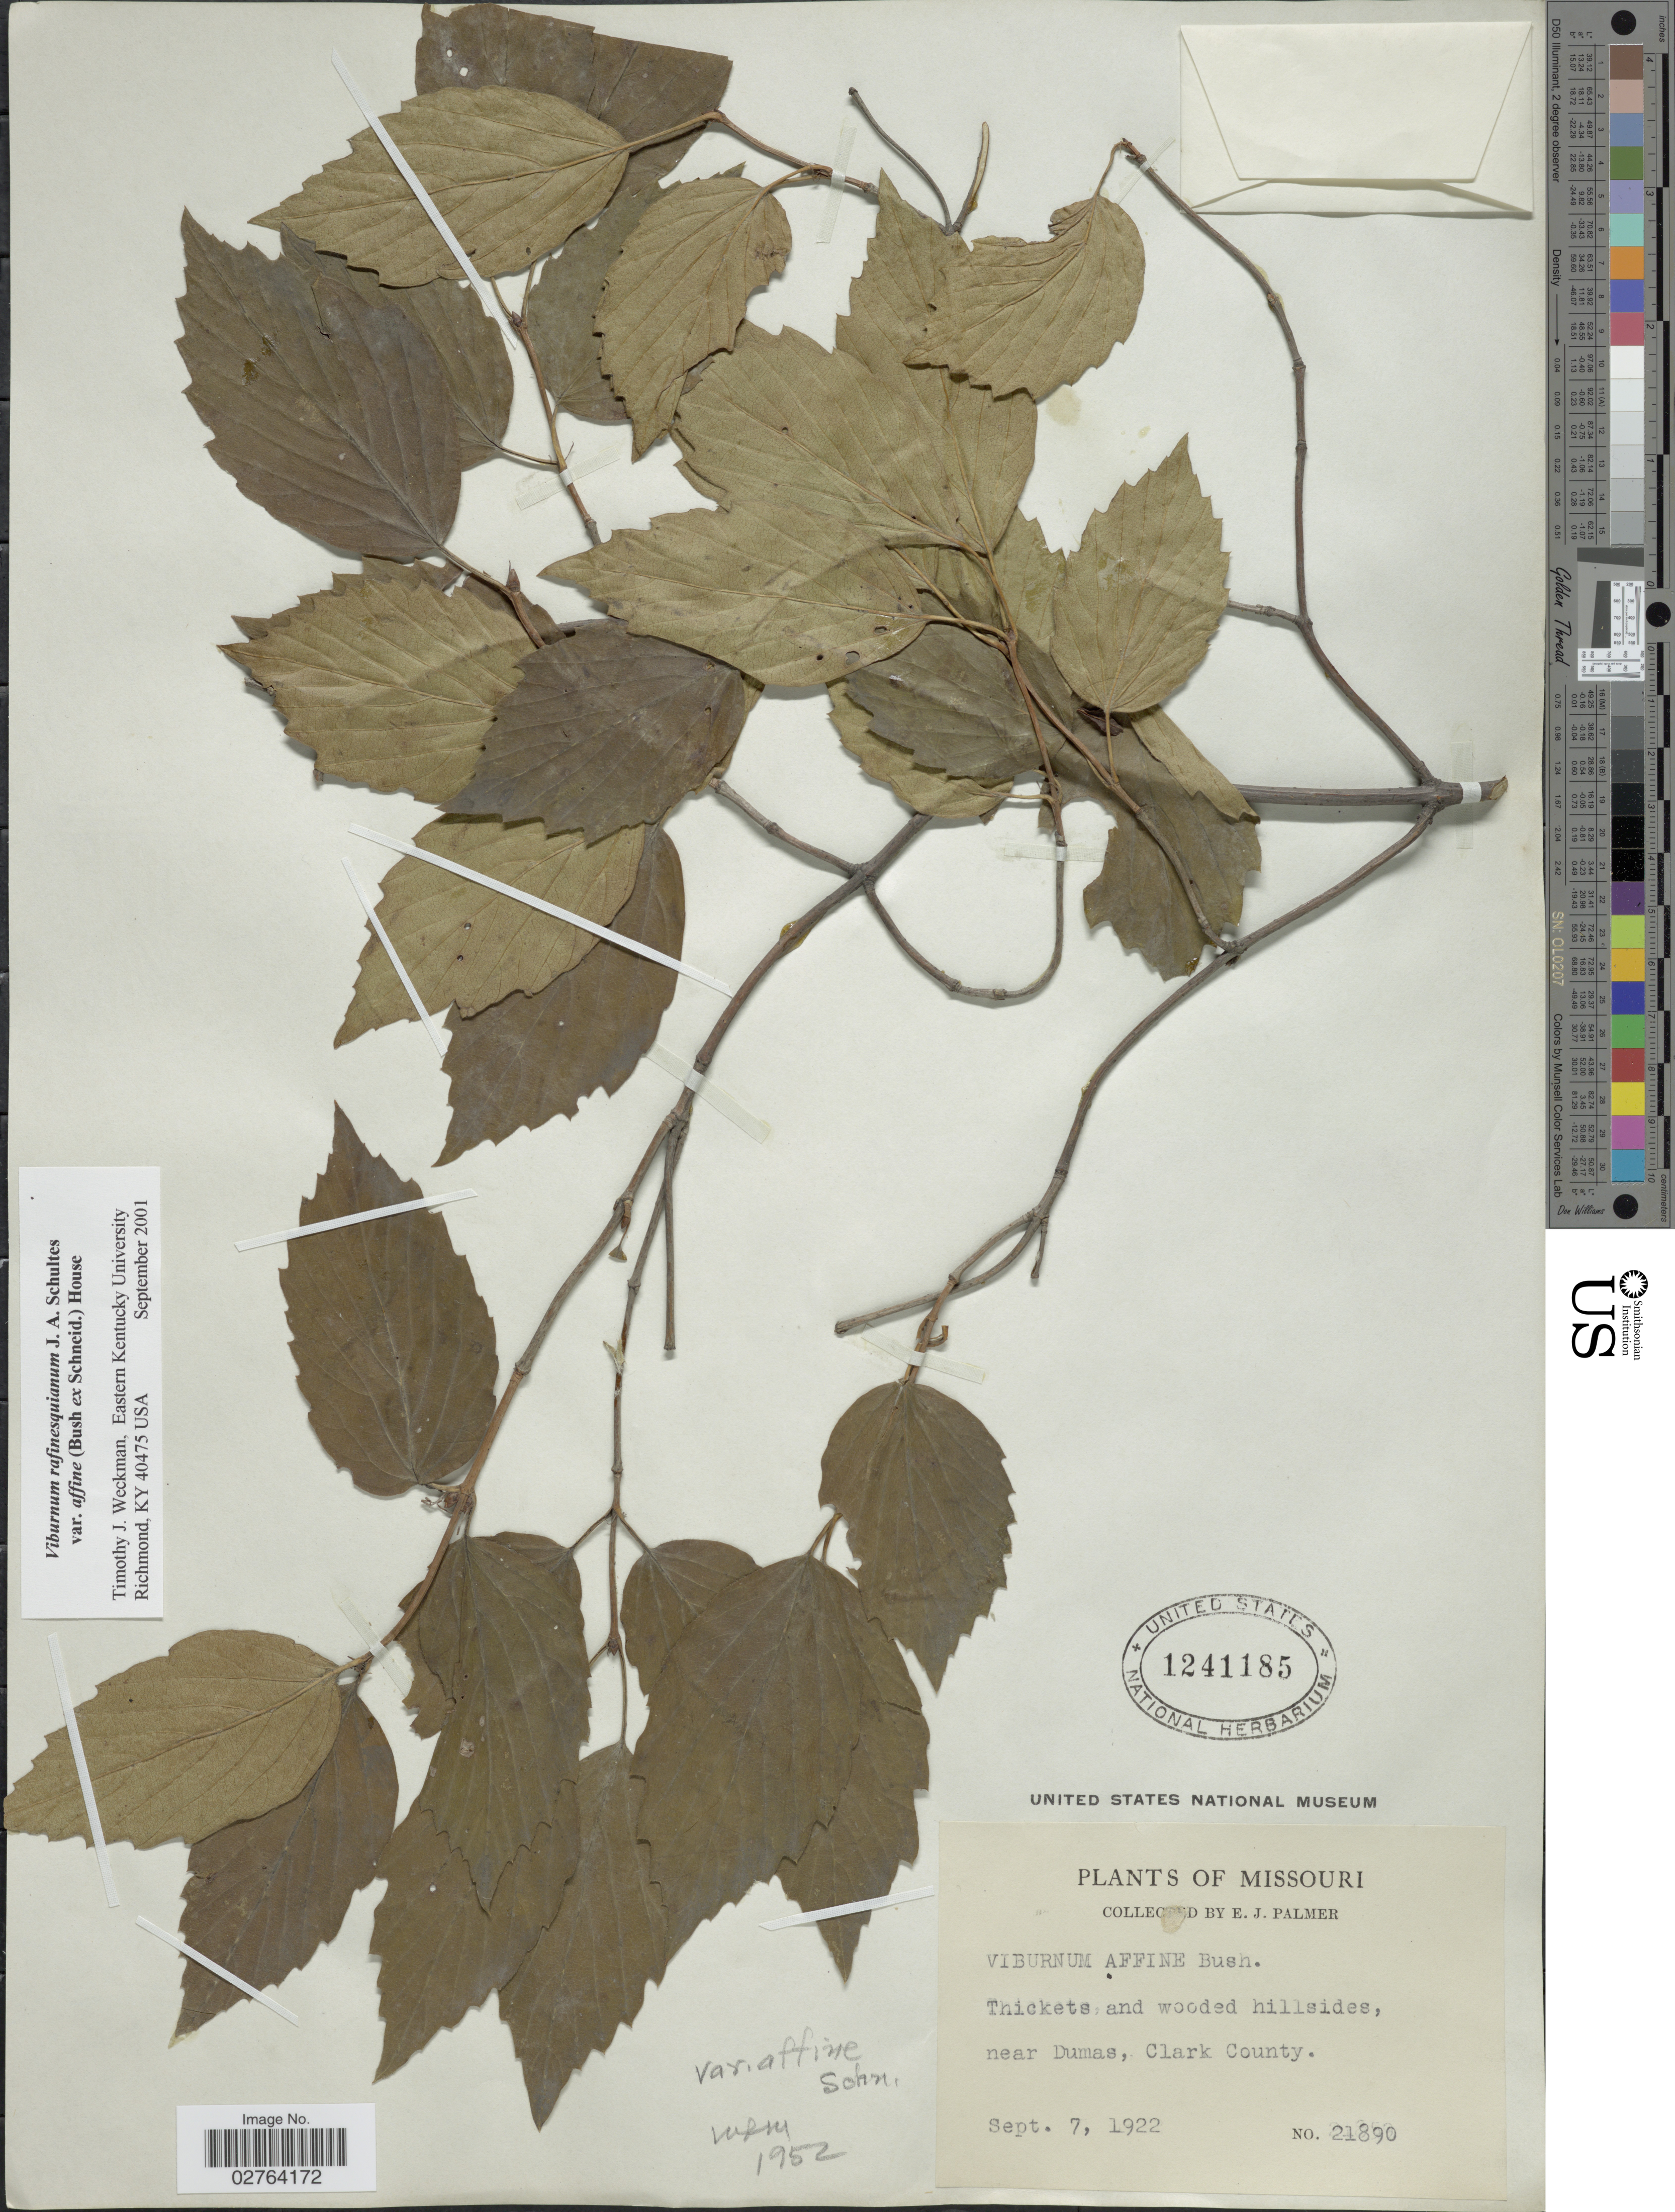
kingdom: Plantae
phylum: Tracheophyta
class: Magnoliopsida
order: Dipsacales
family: Viburnaceae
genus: Viburnum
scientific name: Viburnum rafinesqueanum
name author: Schult.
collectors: E. J. Palmer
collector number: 21890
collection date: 1922-09-07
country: United States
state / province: Missouri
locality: Thickets and wooded hillsides, near Dumas, Clark County.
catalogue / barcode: US 1241185